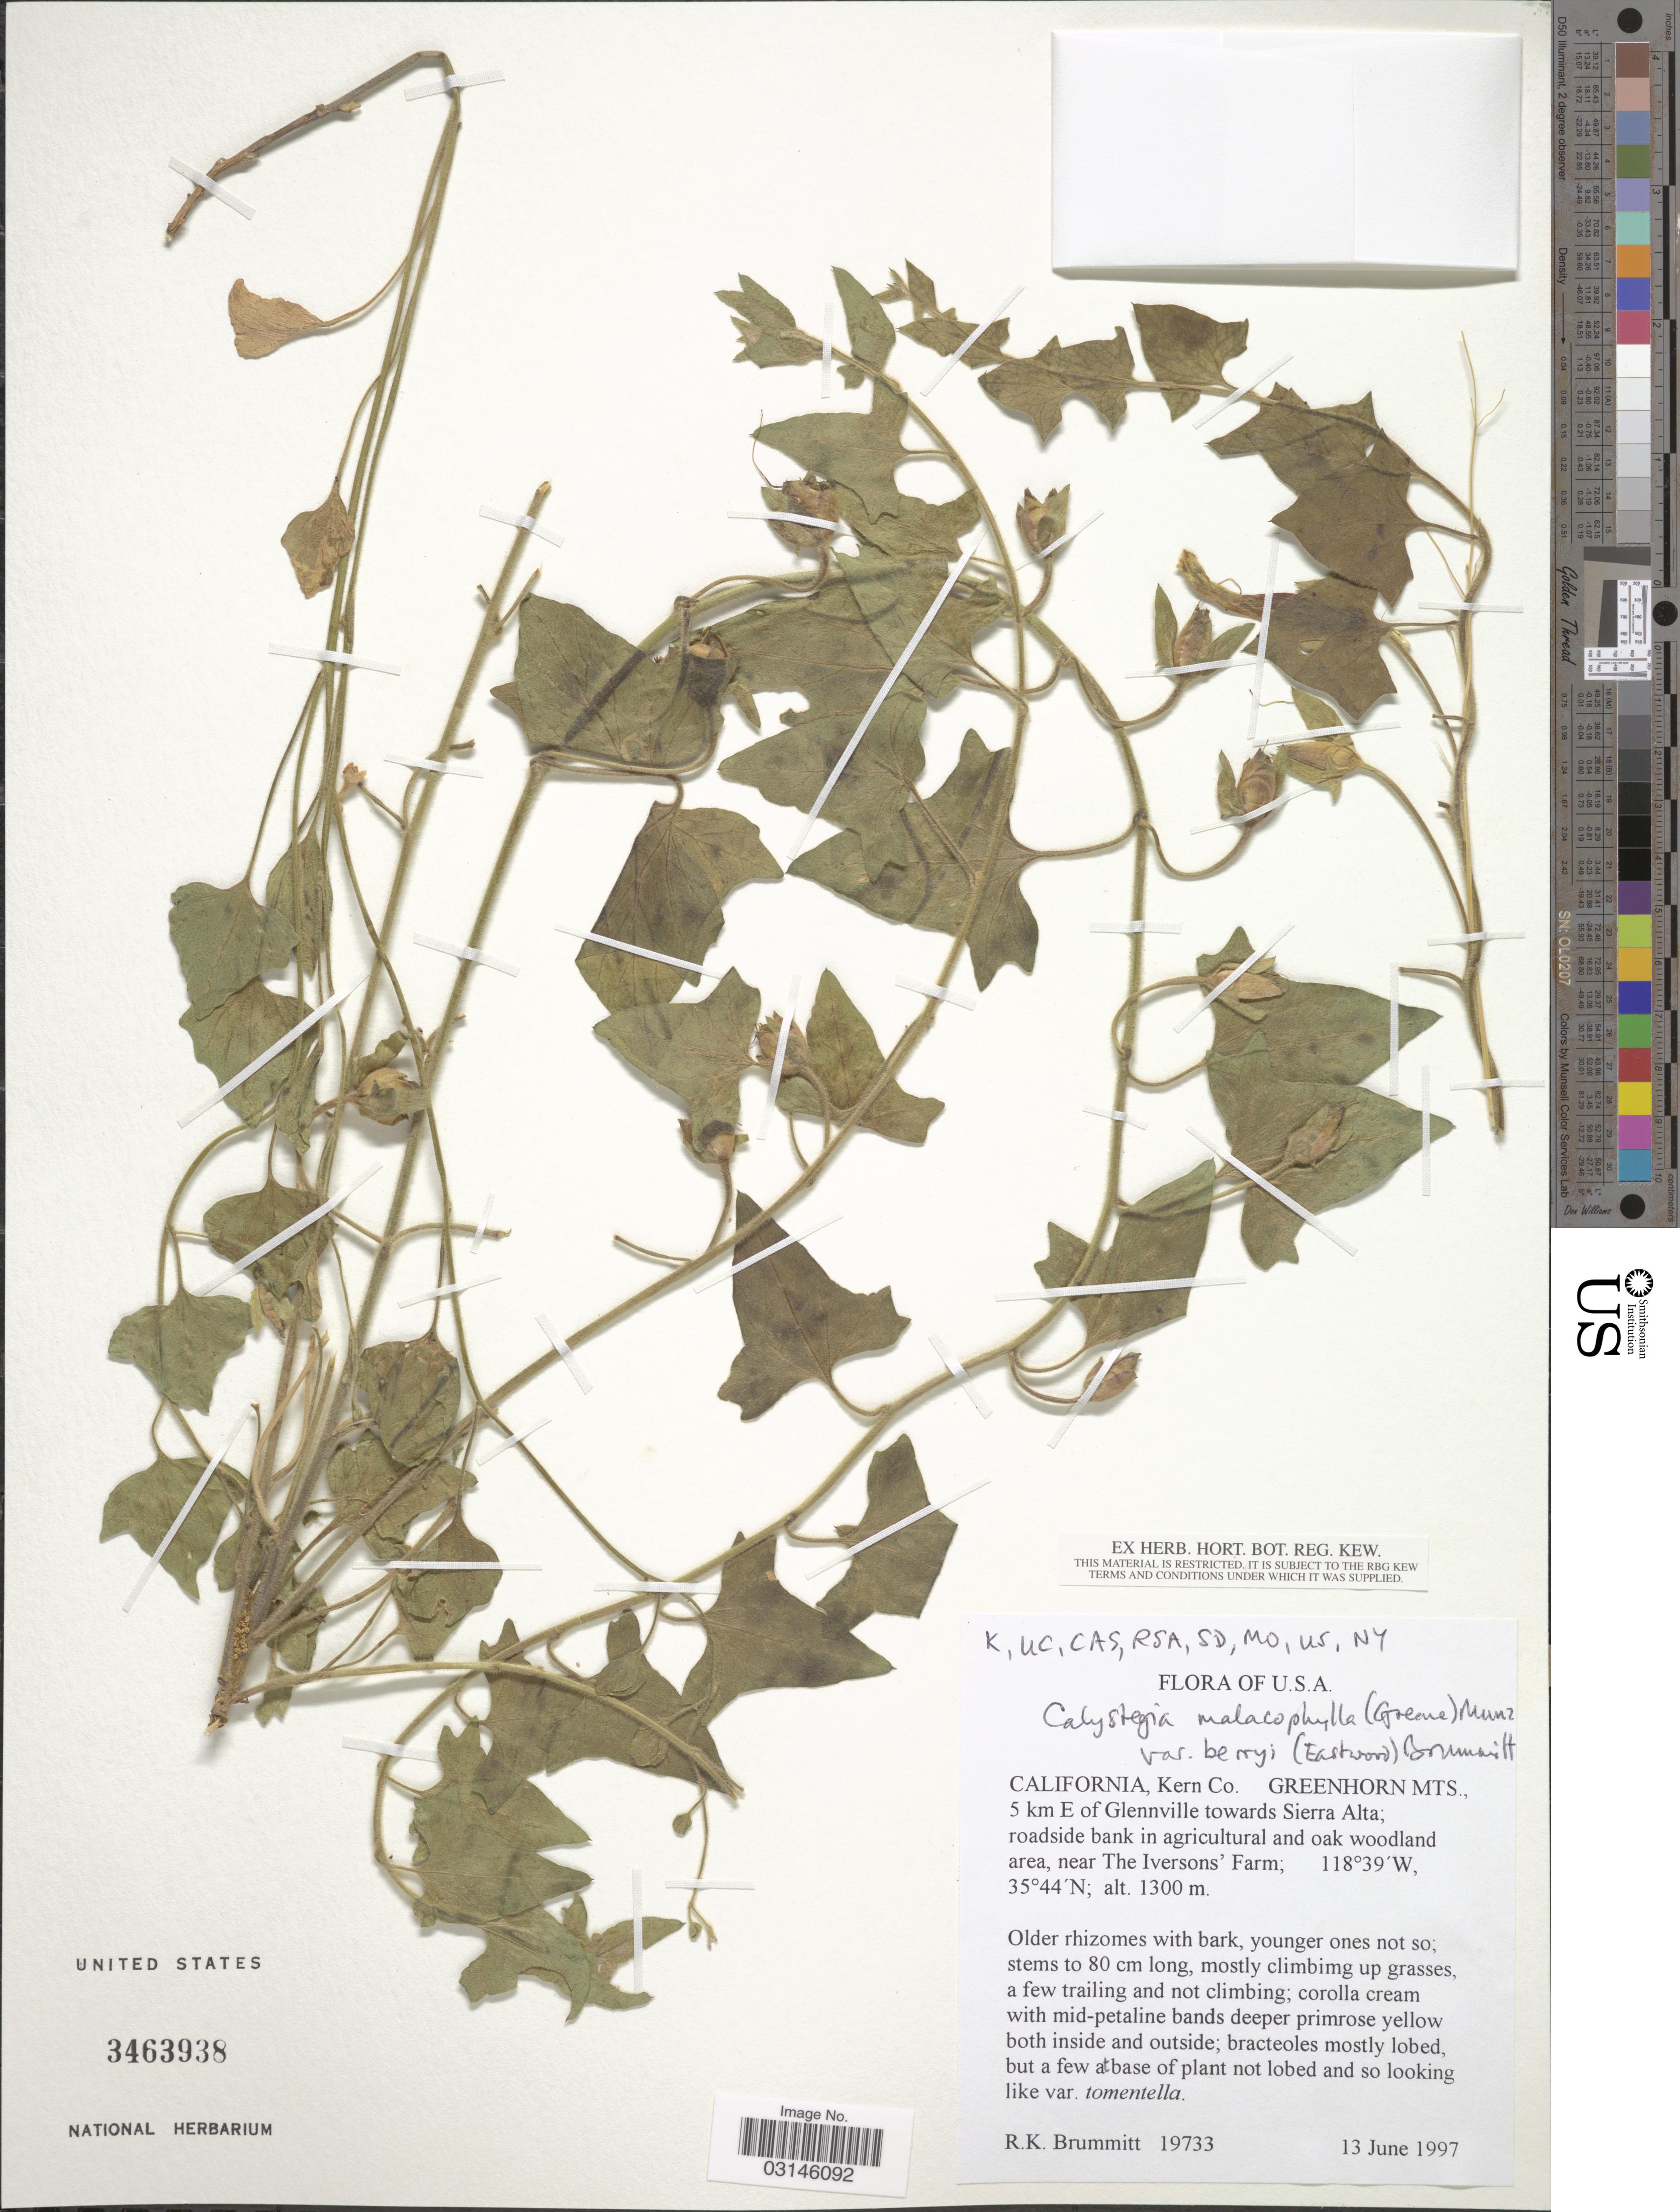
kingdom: Plantae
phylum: Tracheophyta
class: Magnoliopsida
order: Solanales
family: Convolvulaceae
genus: Calystegia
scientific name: Calystegia malacophylla var. berryi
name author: (Eastw.) Brummitt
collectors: R. K. Brummitt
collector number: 19733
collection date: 1997-06-13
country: United States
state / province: California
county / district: Kern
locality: Kern Co. Greenhorn Mts., 5 km E of Glennville towards Sierra Alta; roadside bank in agricultural and oak woodland area, near The Iversons' Farm.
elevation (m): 1300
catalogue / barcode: US 3463938